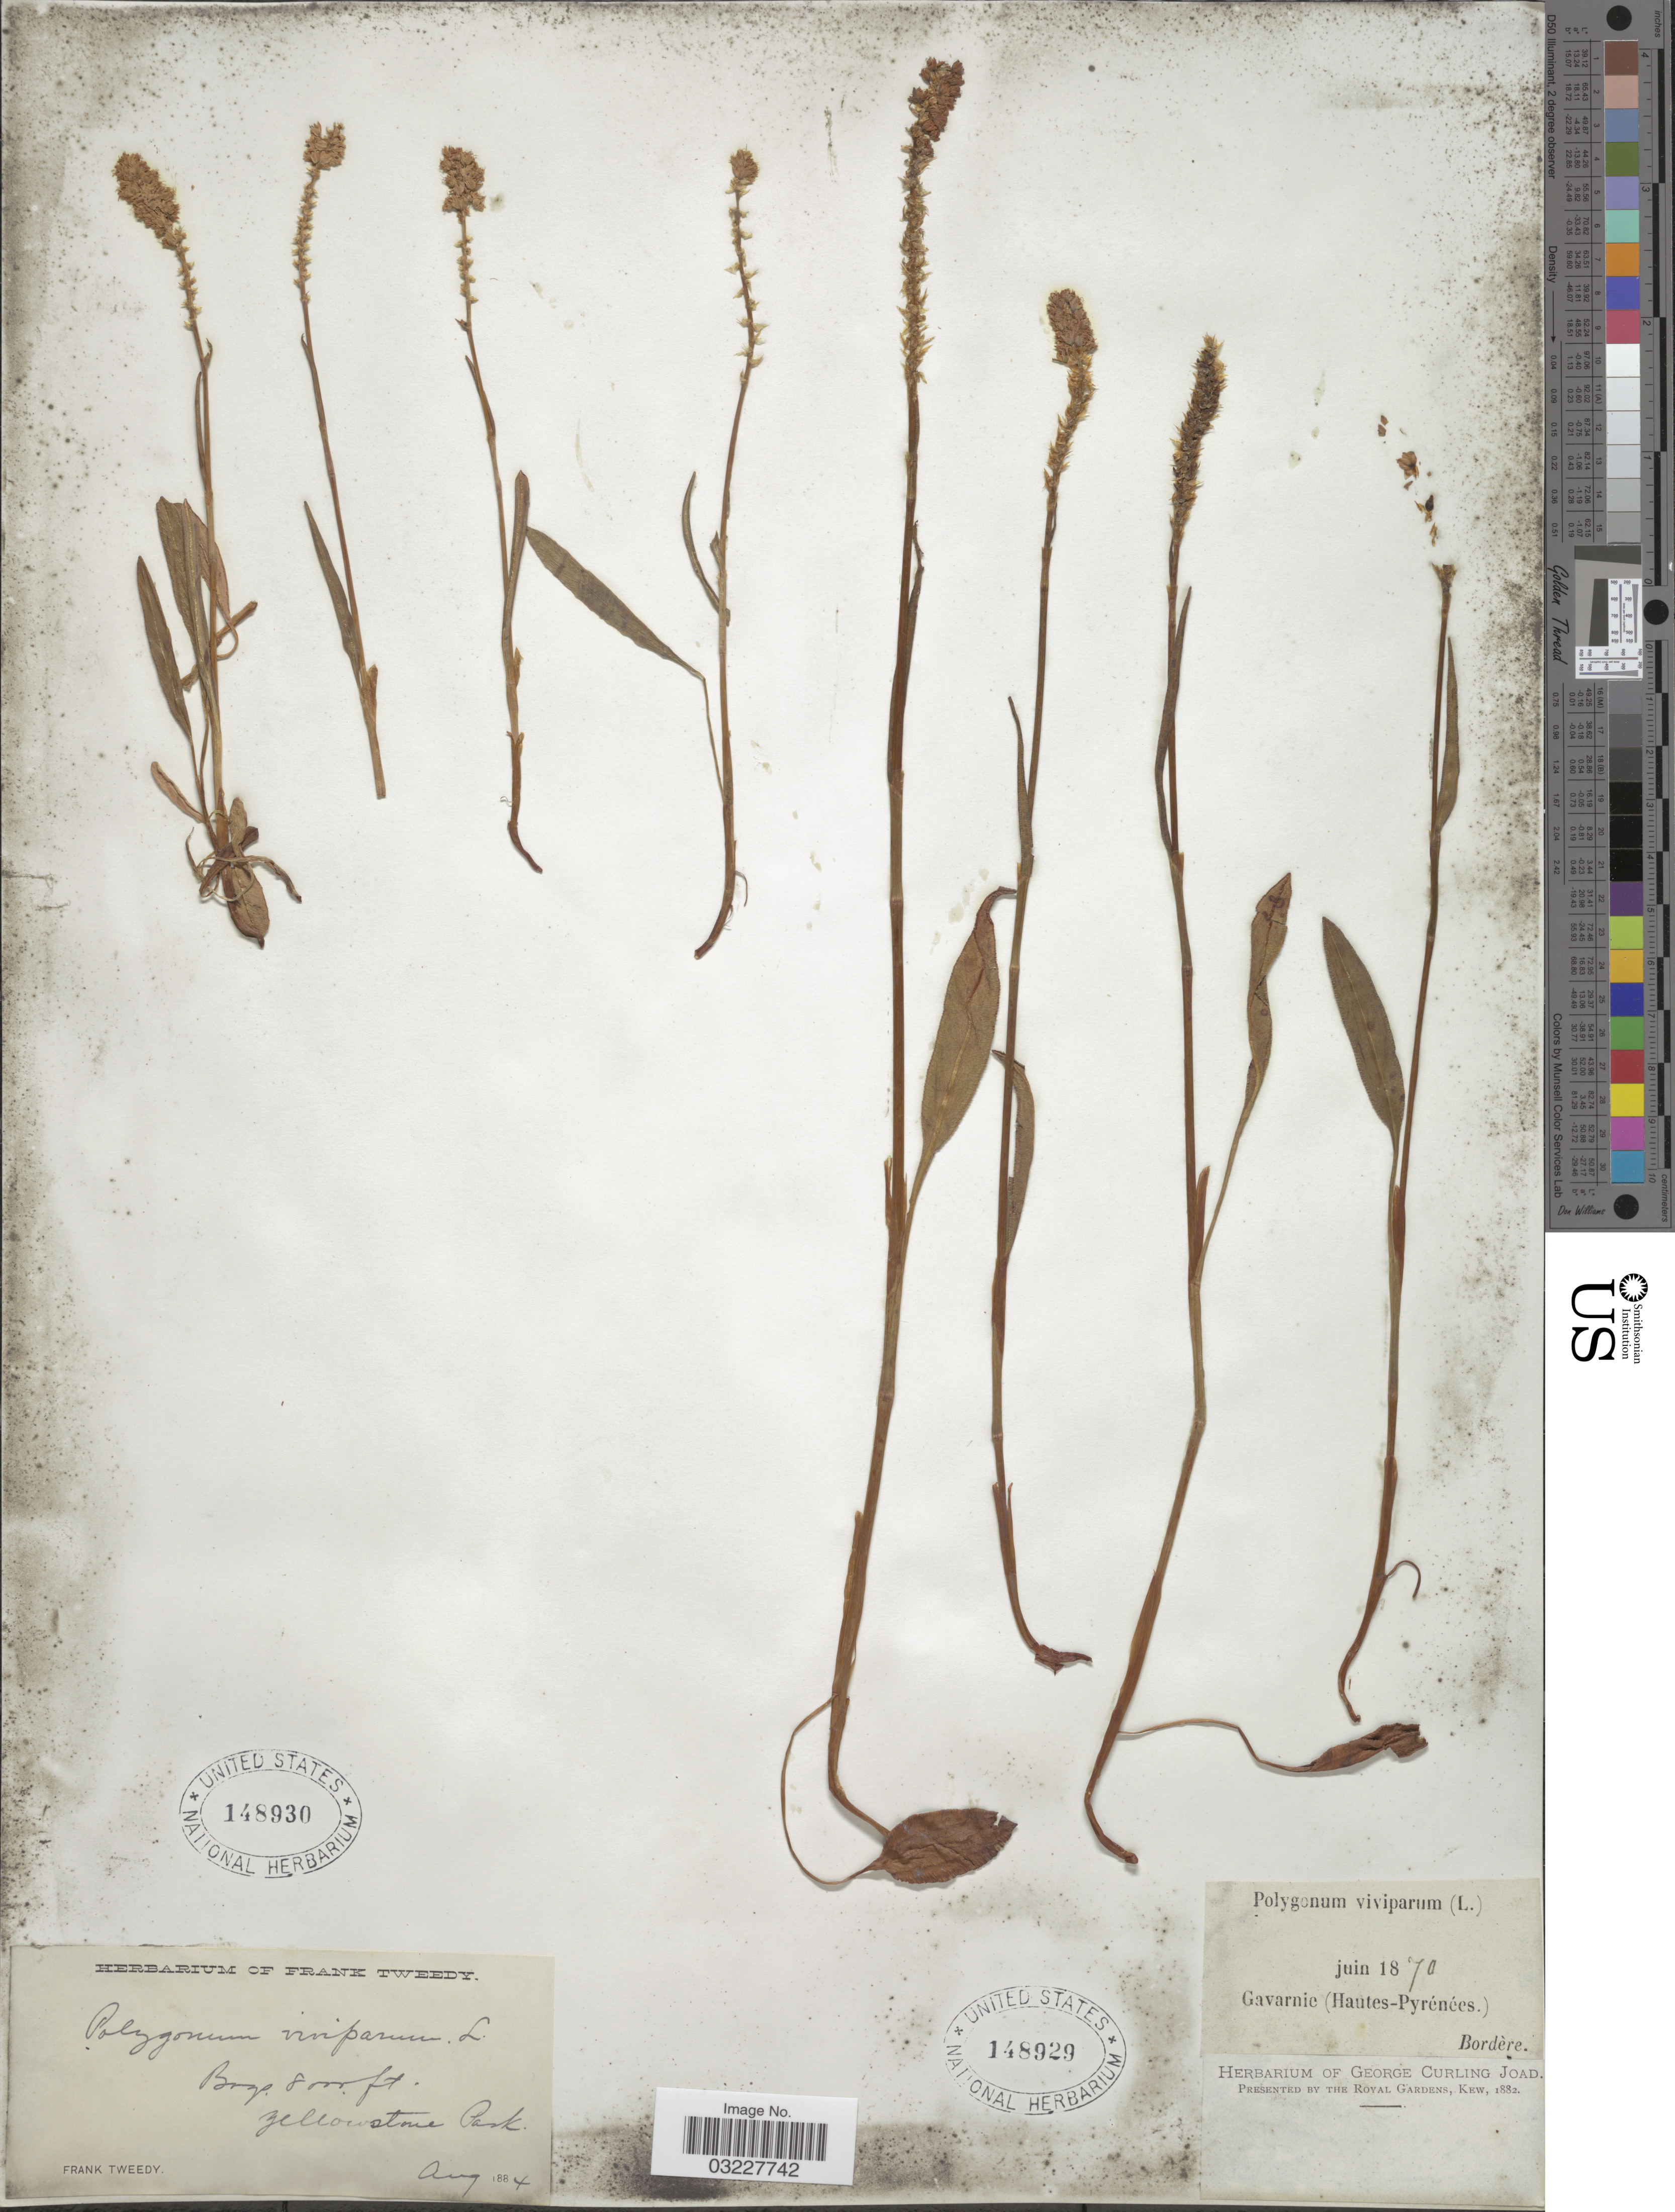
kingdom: Plantae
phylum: Tracheophyta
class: Magnoliopsida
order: Caryophyllales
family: Polygonaceae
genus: Polygonum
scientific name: Polygonum viviparum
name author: L.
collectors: -. Bordère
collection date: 1870-06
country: France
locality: Gavarnie (Hautes-Pyrénées.).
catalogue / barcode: US 148929